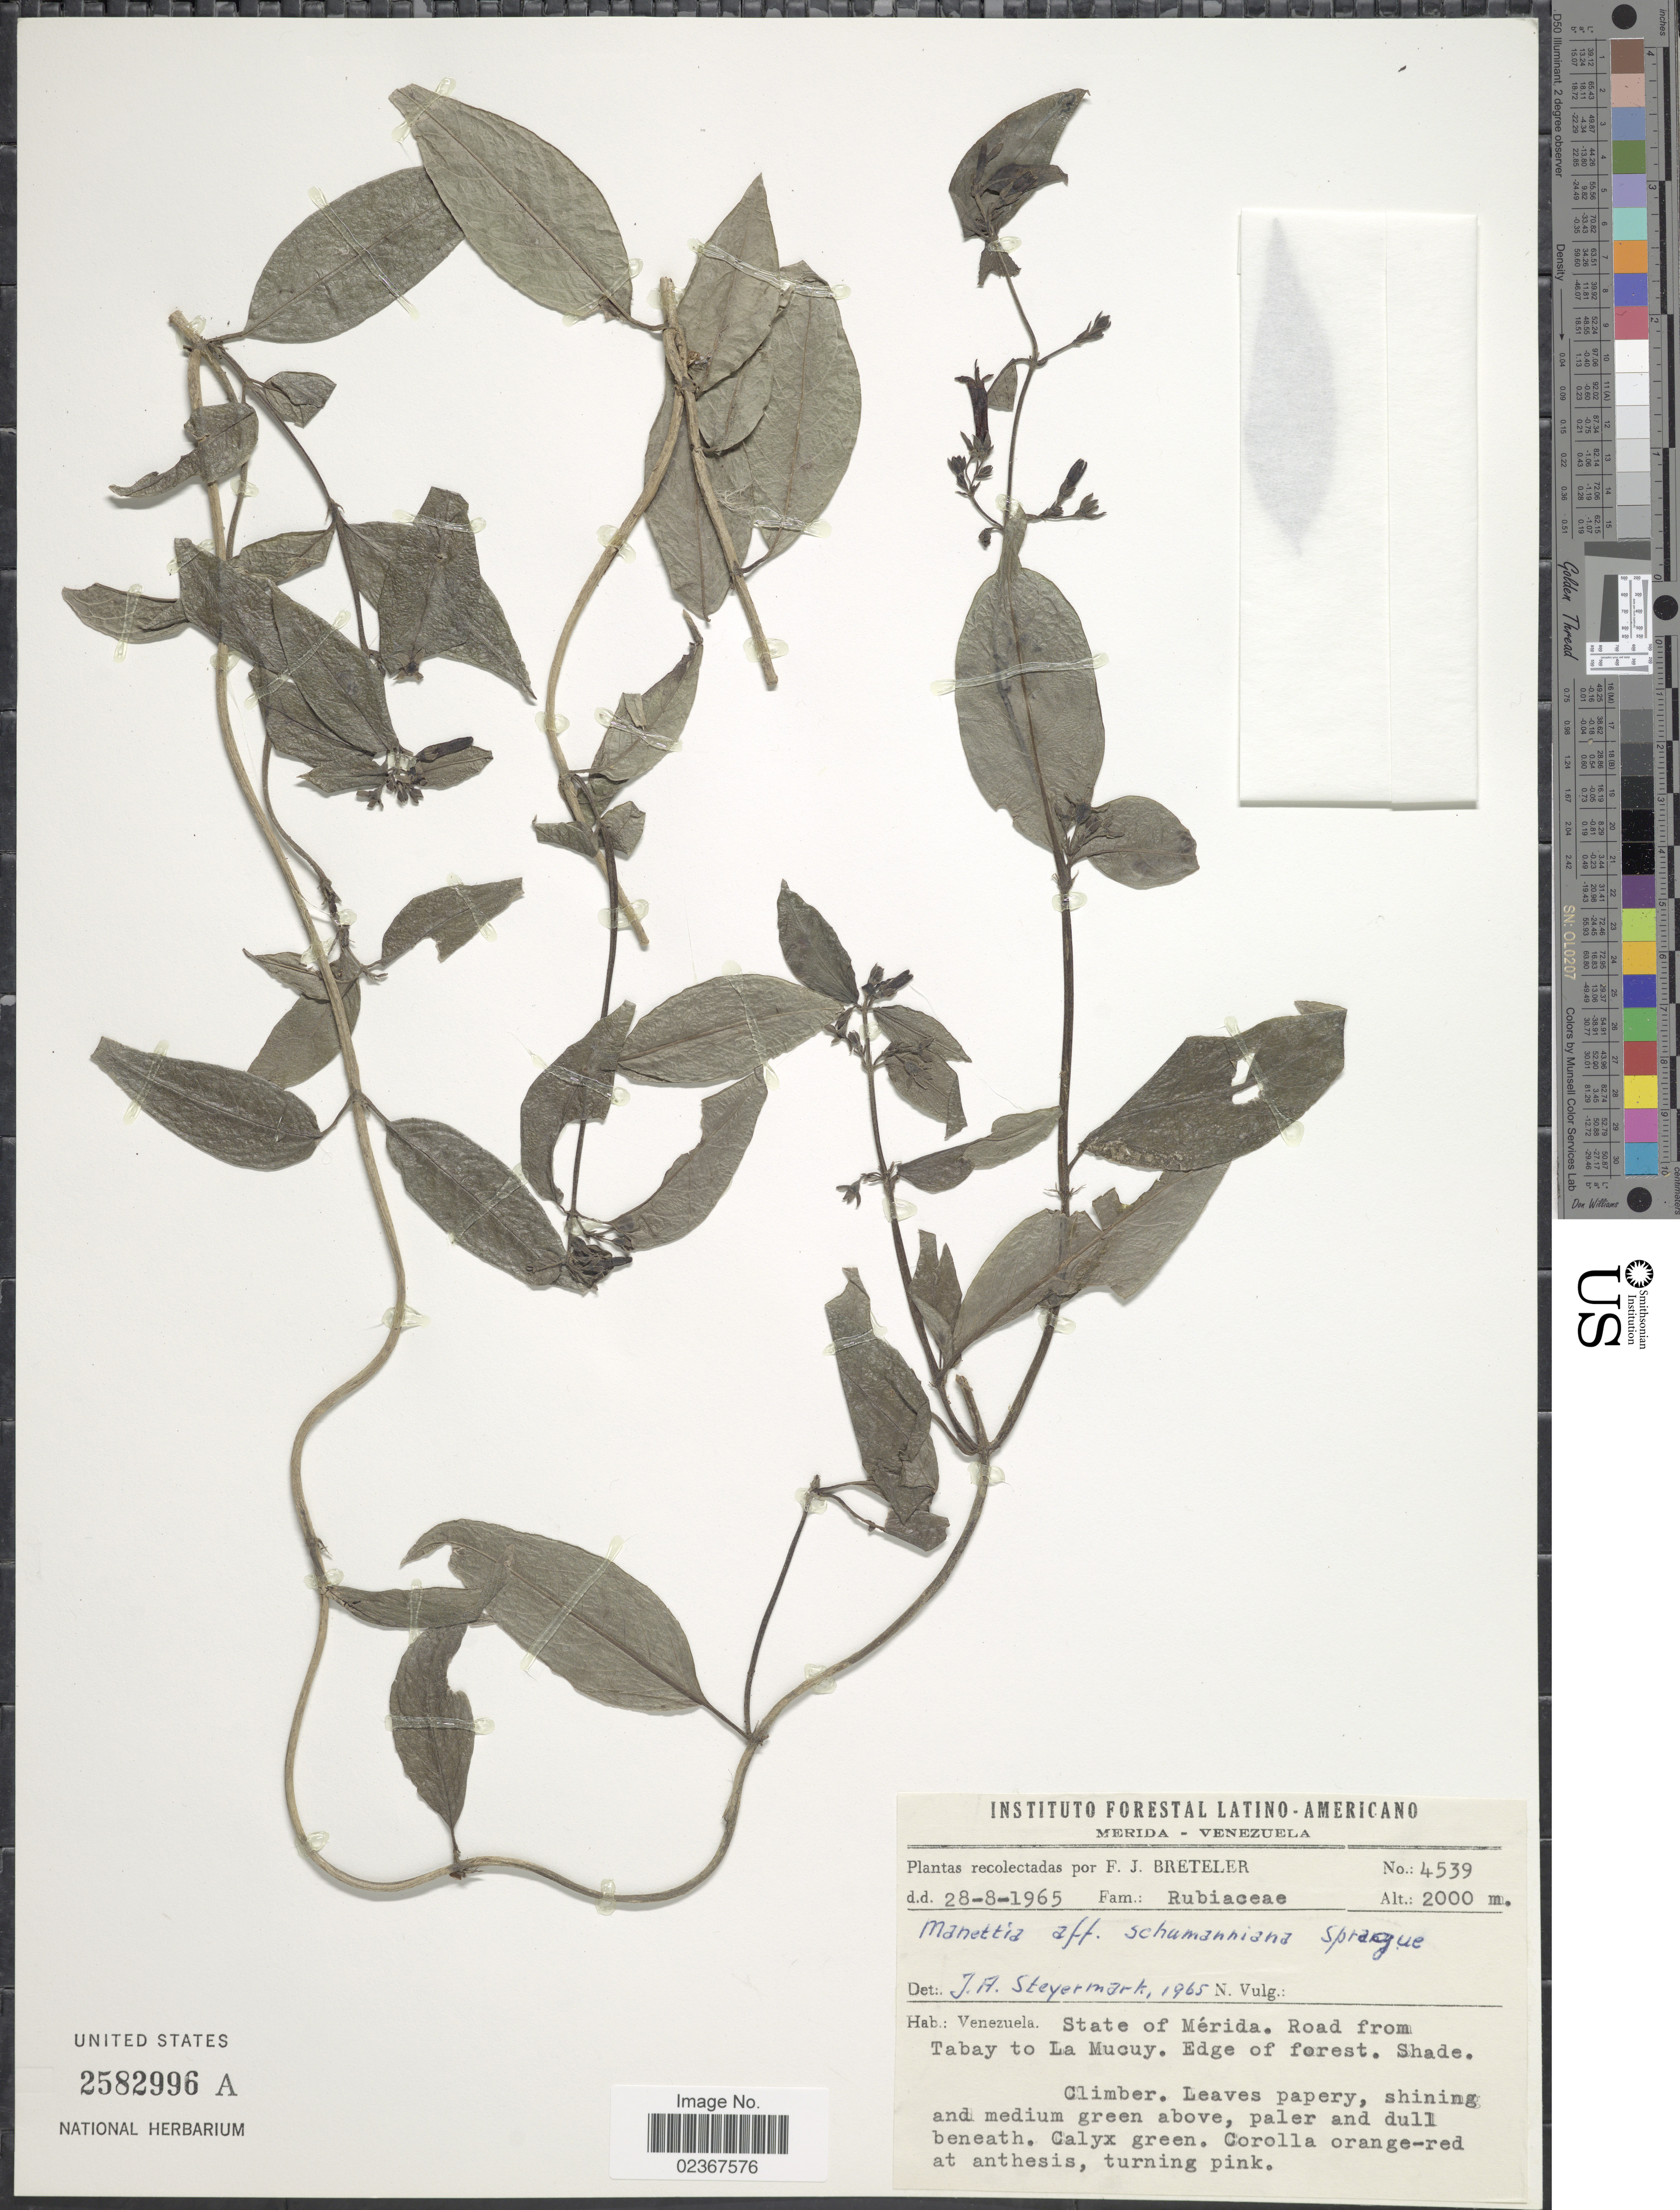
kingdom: Plantae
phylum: Tracheophyta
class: Magnoliopsida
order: Gentianales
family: Rubiaceae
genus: Manettia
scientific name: Manettia schumanniana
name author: Sprague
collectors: F. J. Breteler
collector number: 4539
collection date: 1965-08-28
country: Venezuela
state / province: Mérida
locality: Road from Tabay to La Mucuy. Edge of forest. Shade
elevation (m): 2000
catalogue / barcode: US 2582996A